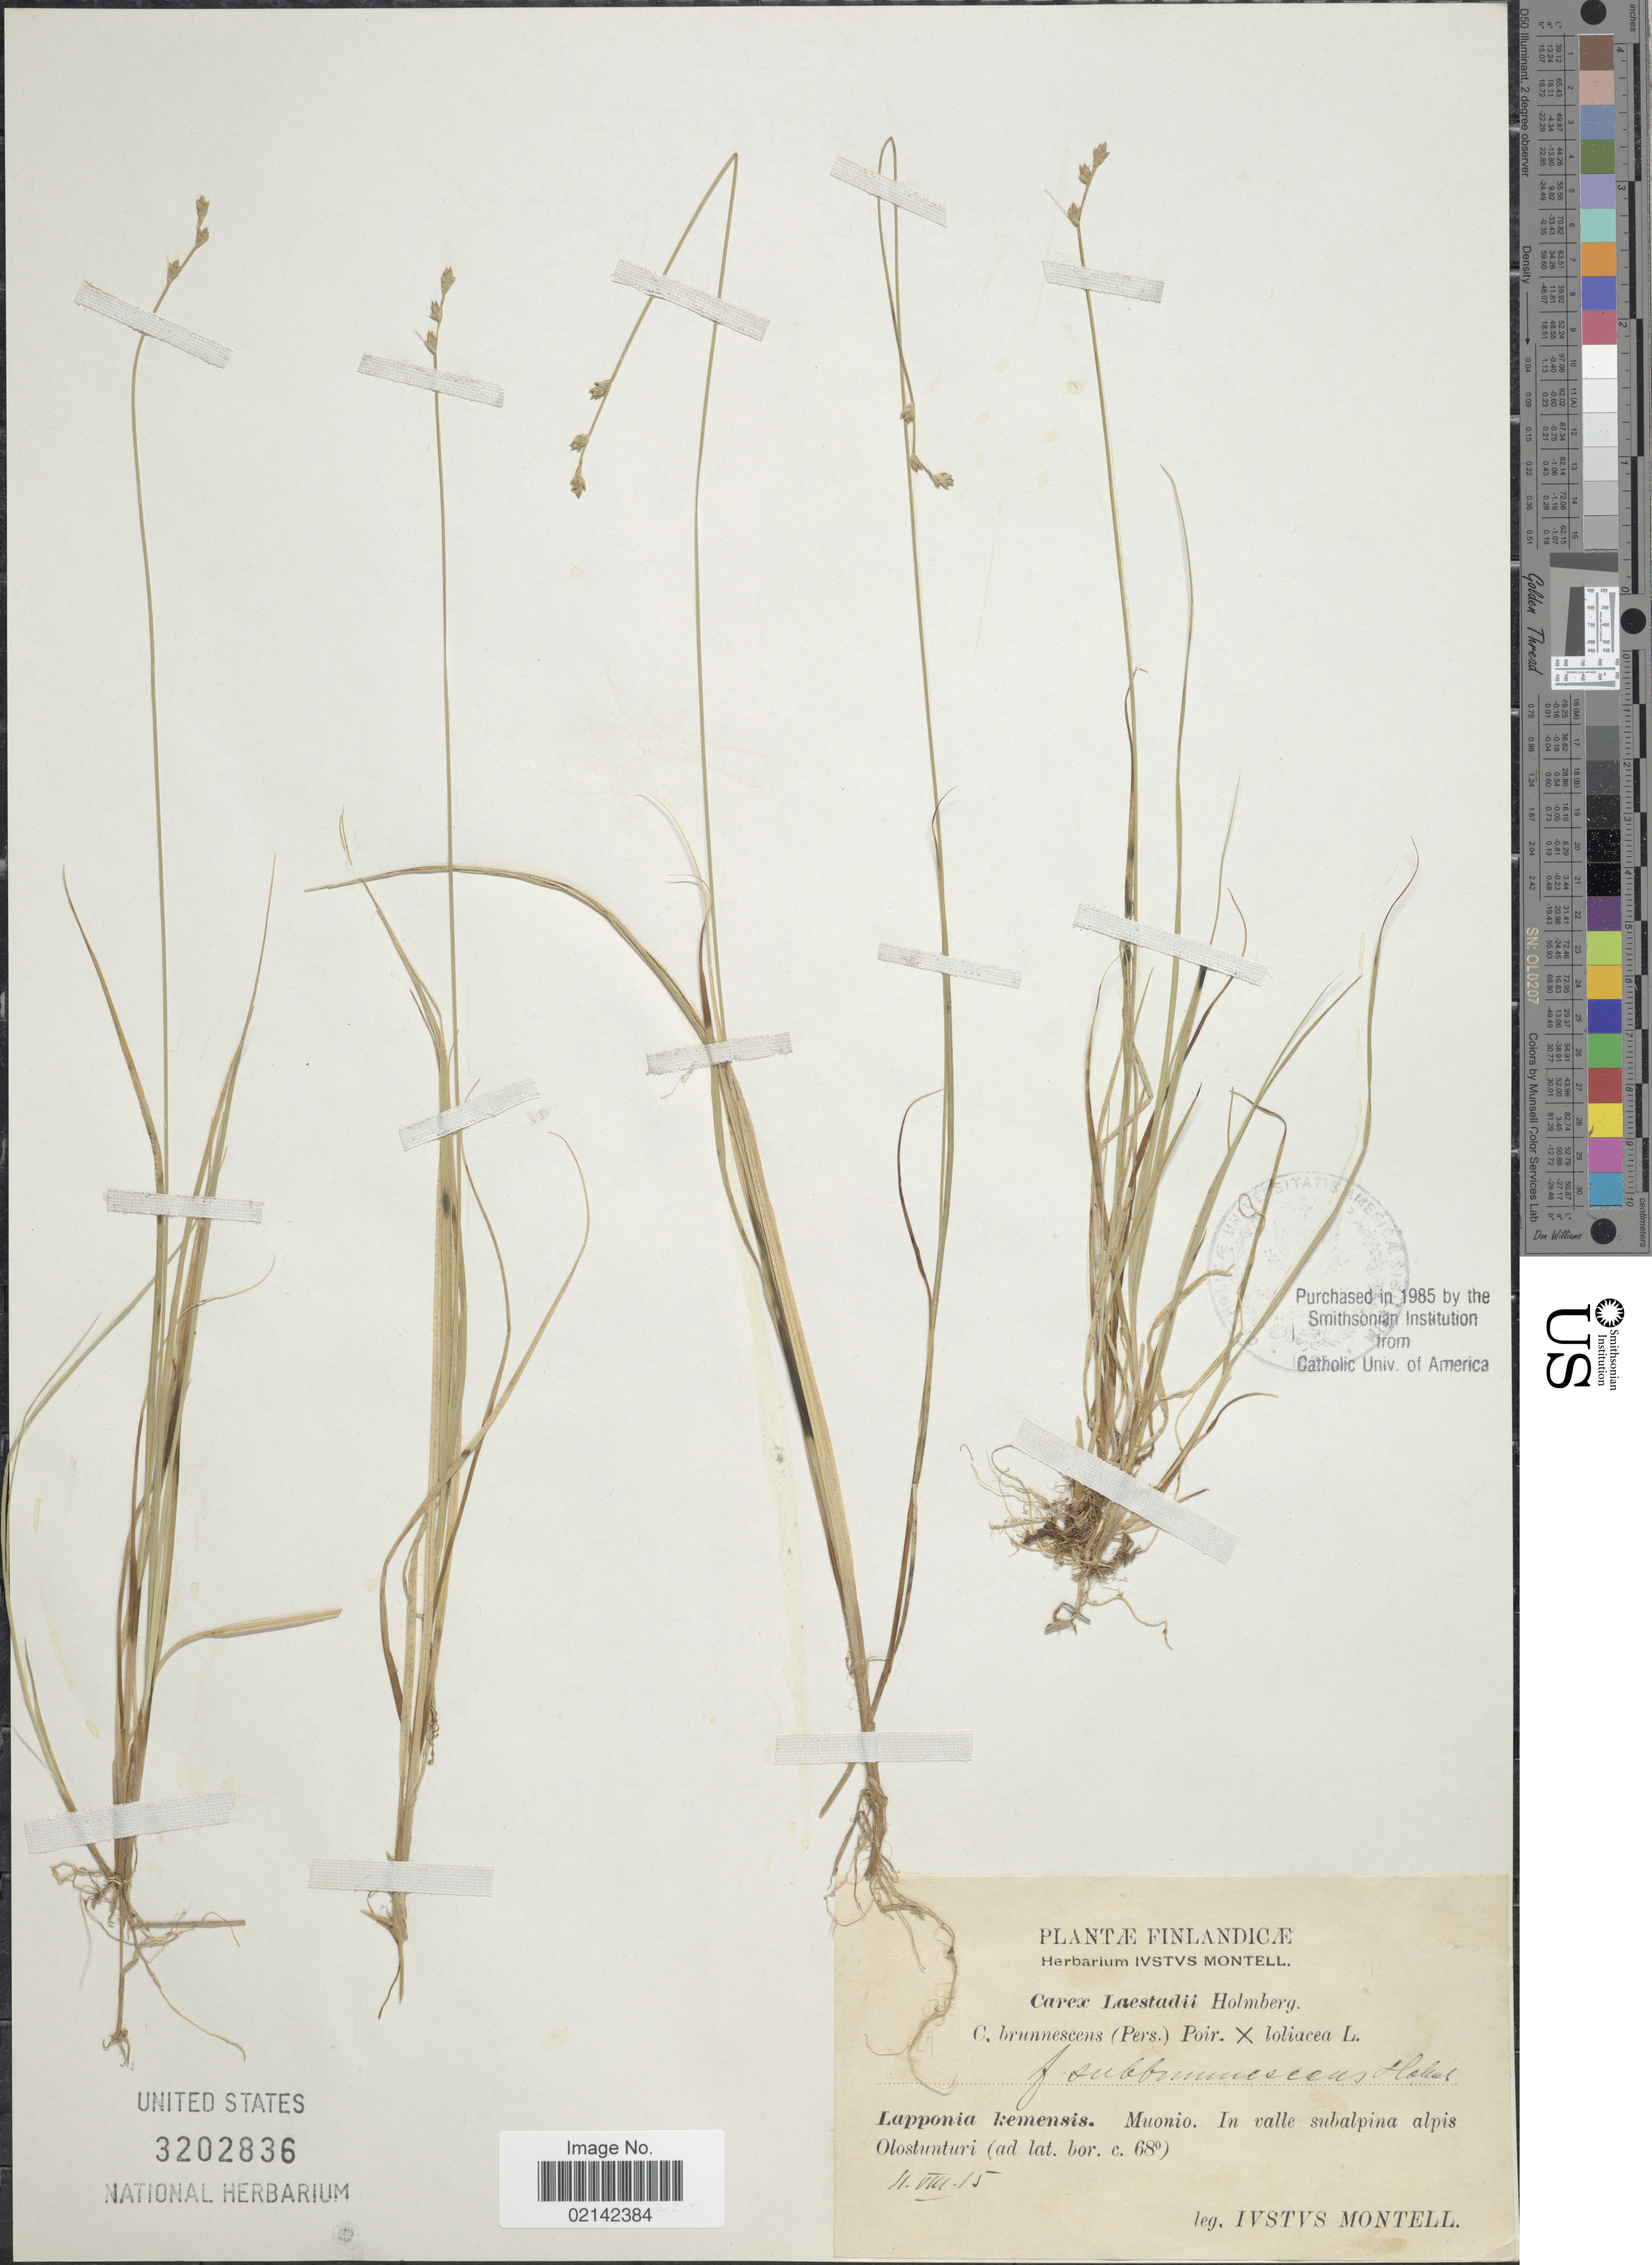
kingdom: Plantae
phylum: Tracheophyta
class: Liliopsida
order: Poales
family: Cyperaceae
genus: Carex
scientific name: Carex brunnescens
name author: (Pers.) Poir.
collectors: I. Montell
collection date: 1915-08-11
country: Finland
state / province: Lappi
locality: Lapponia kemensis. Muonio. Olostunturi.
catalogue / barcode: US 3202836